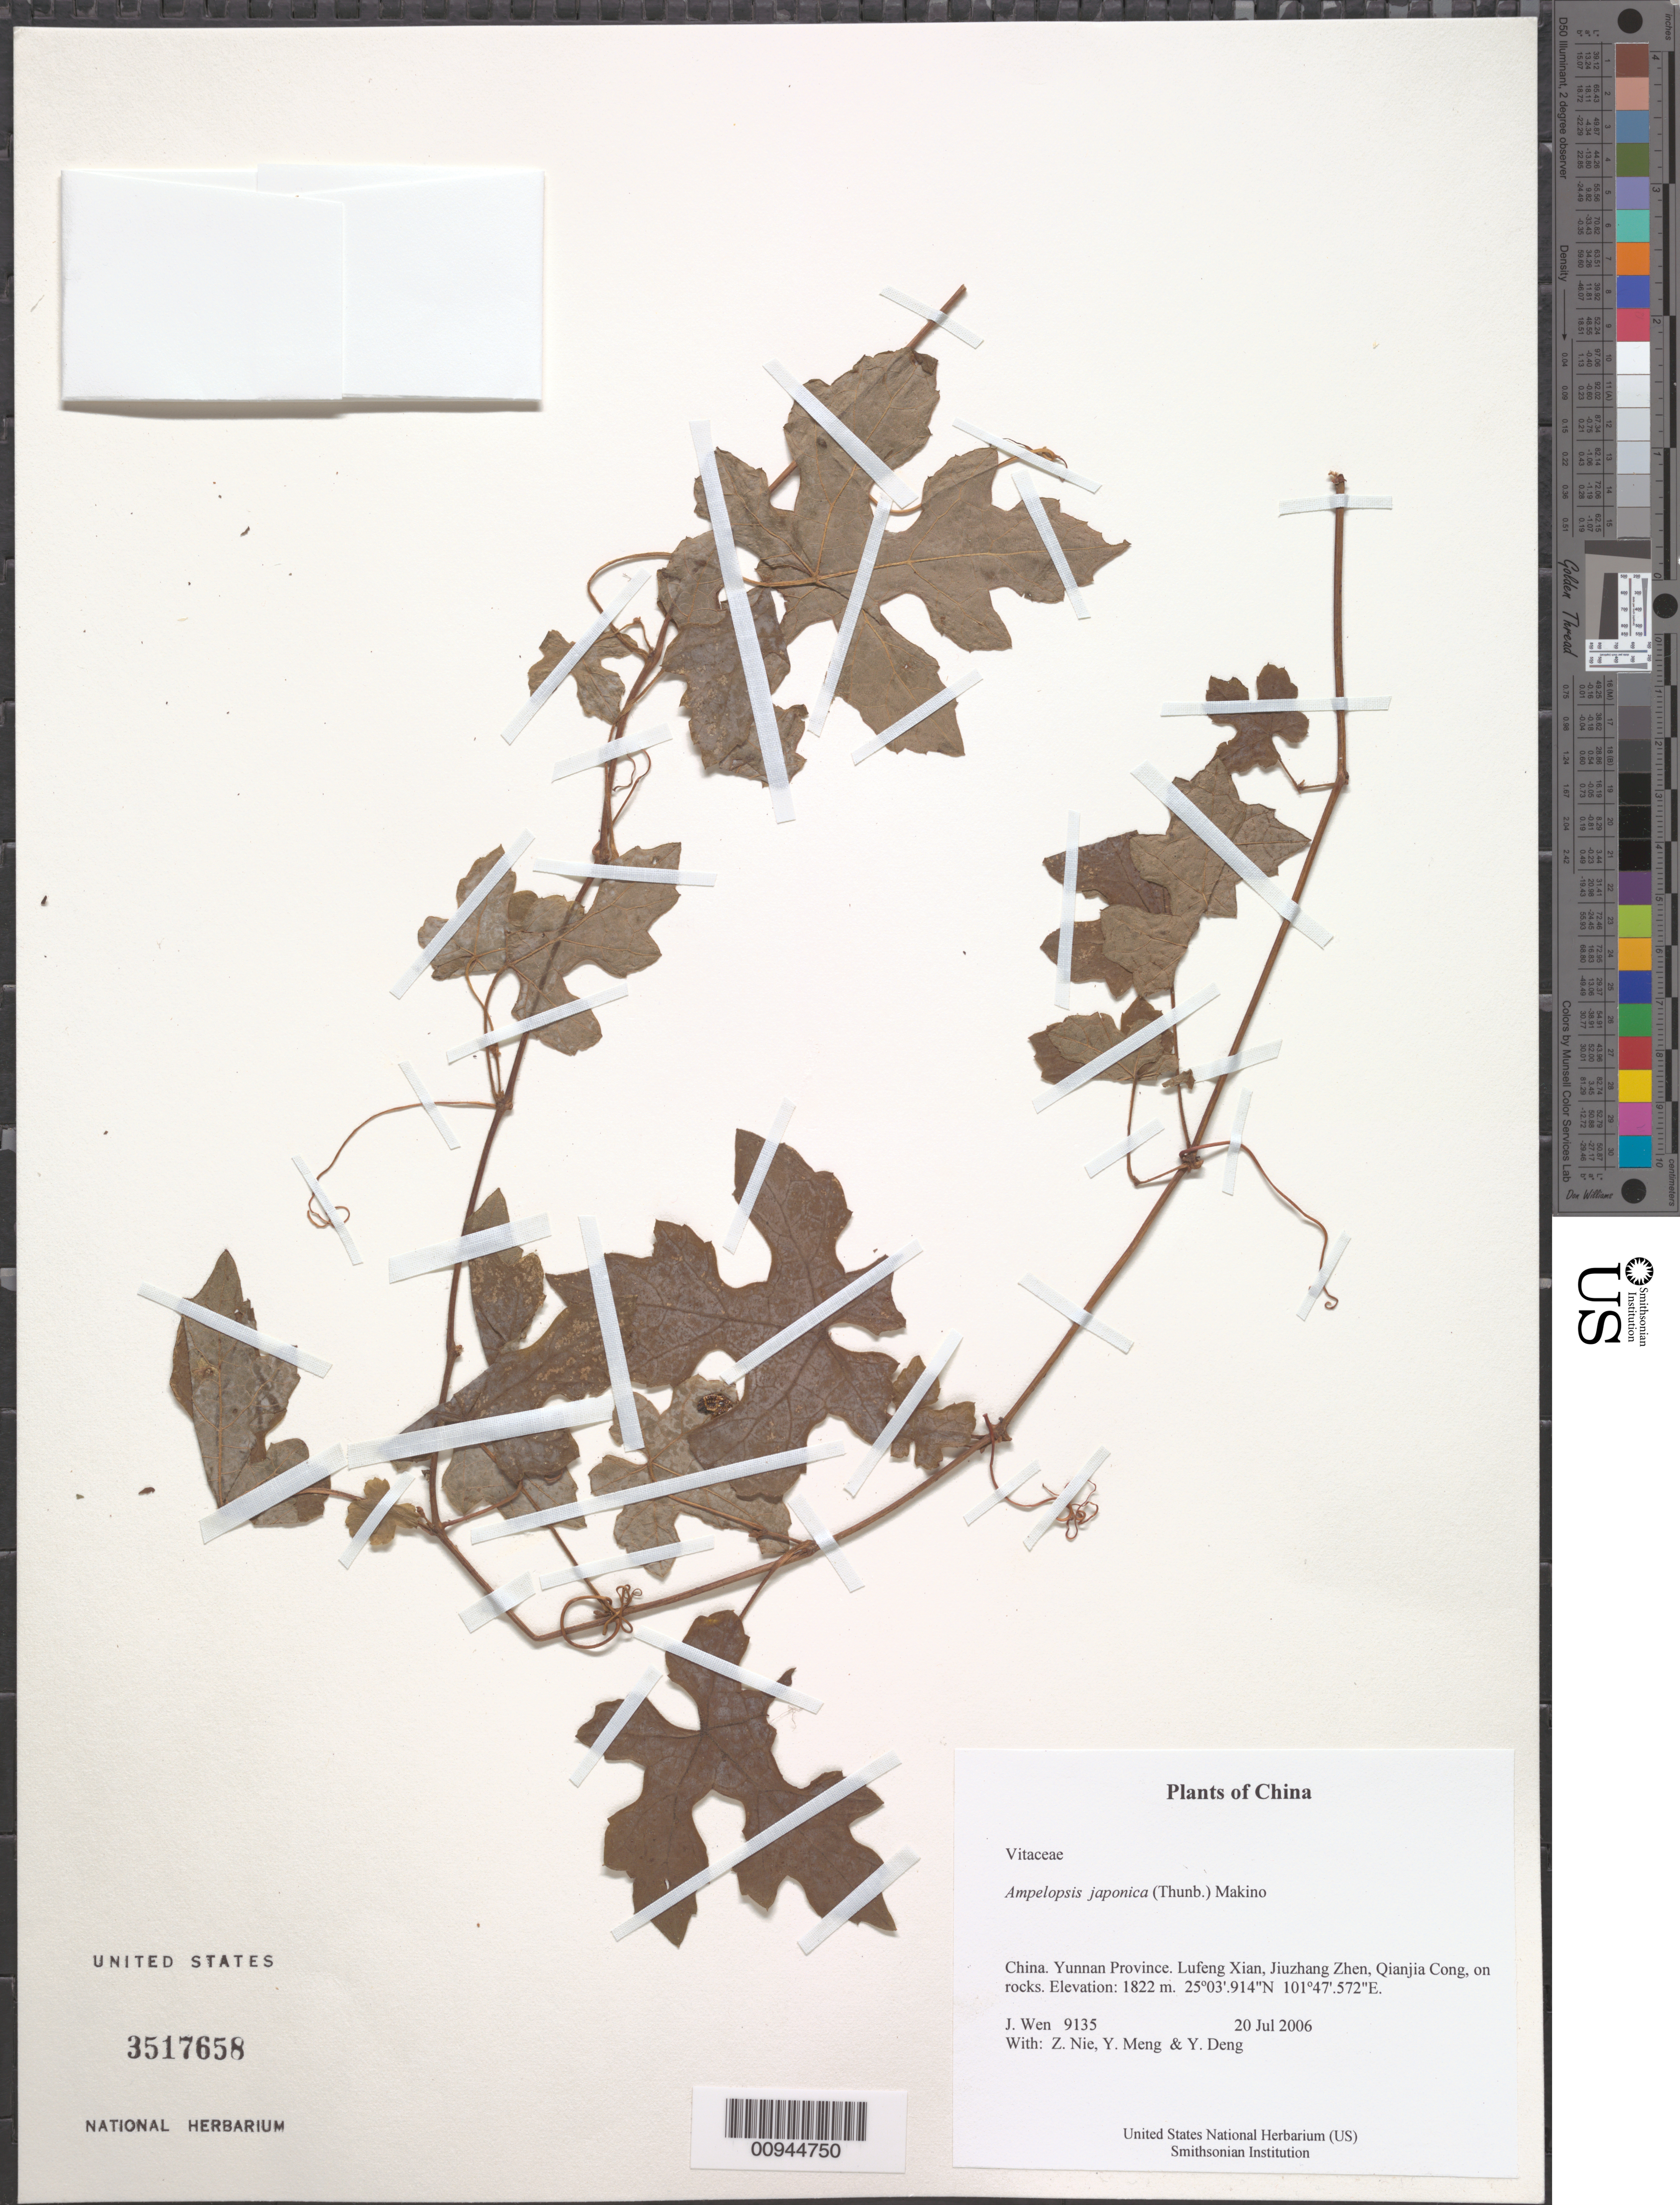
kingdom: Plantae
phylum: Tracheophyta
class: Magnoliopsida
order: Vitales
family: Vitaceae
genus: Ampelopsis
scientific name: Ampelopsis japonica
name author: (Thunb.) Makino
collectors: J. Wen, Z. Nie, Y. Meng & Y. Deng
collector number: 9135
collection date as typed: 20 Jul 2006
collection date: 2006-07-20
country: China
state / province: Yunnan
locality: Yunnan Province. Lufeng Xian, Jiuzhang Zhen, Qianjia Cong, on rocks.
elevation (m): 1822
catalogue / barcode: US 3517658